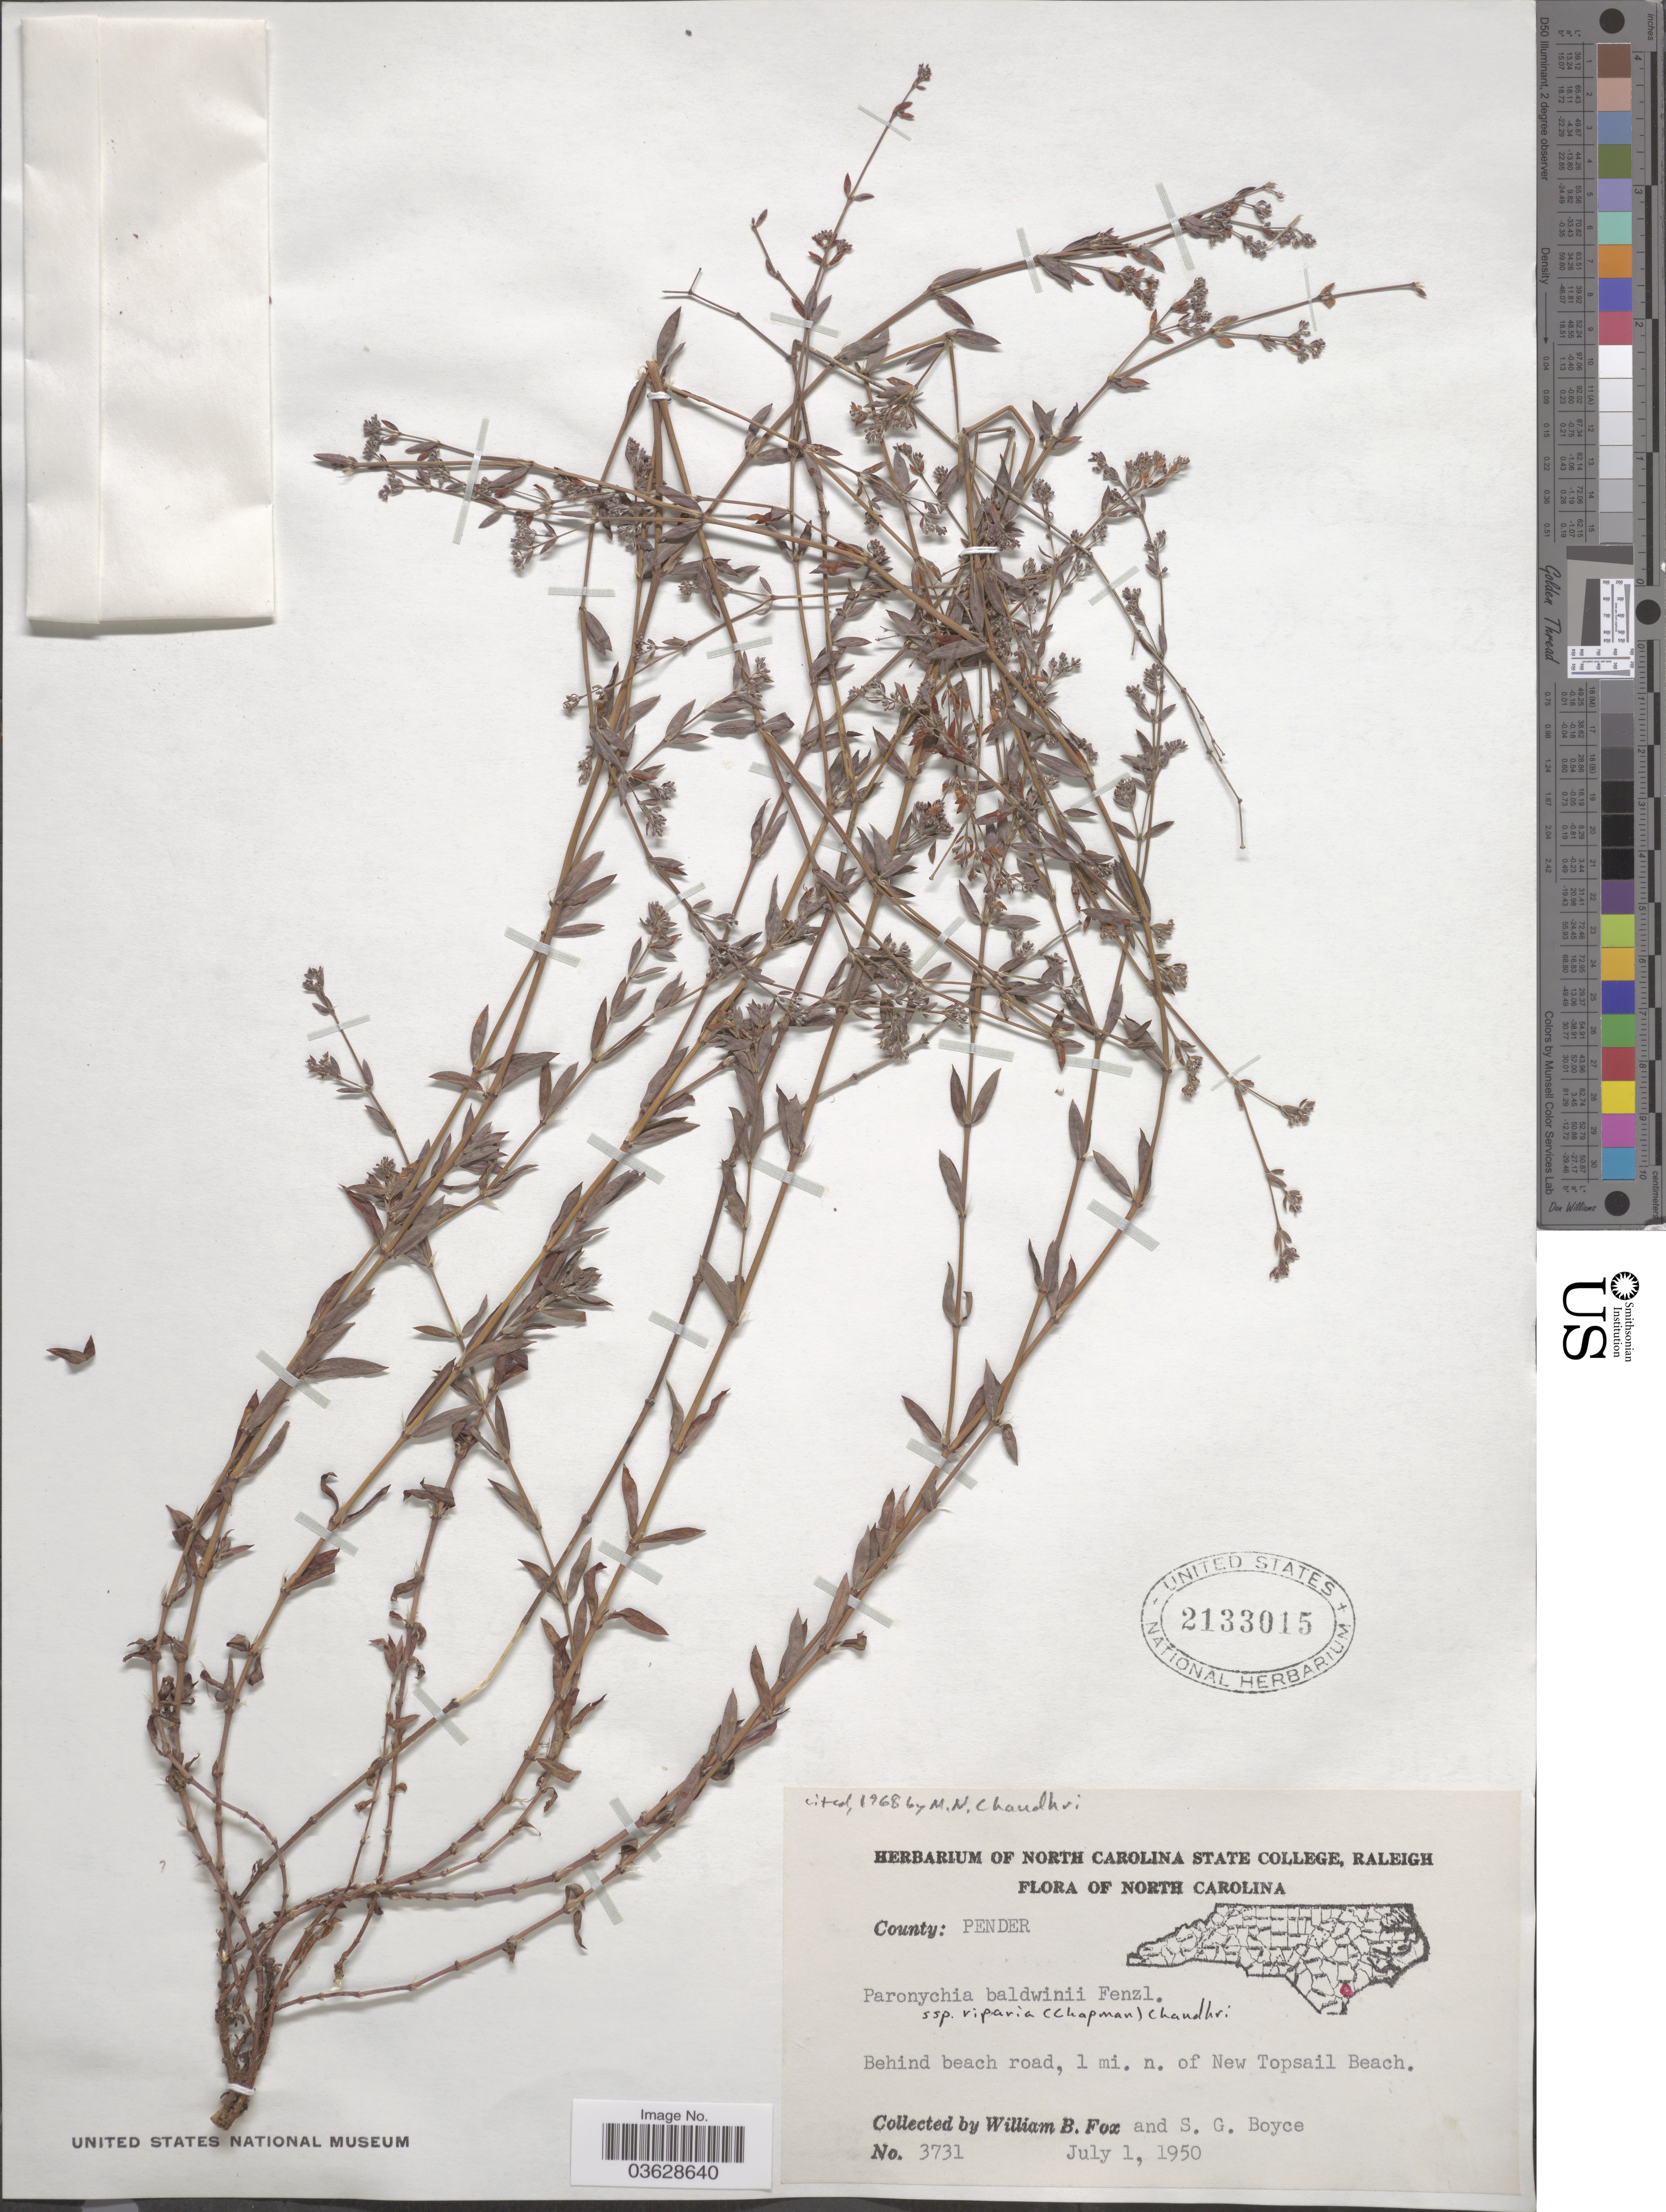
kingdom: Plantae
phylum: Tracheophyta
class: Magnoliopsida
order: Caryophyllales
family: Caryophyllaceae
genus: Paronychia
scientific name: Paronychia baldwinii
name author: (A. Gray & Torr.) Fenzl ex Walp.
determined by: Strong, Mark T., (BOT), Smithsonian Institution - National Museum of Natural History (UNITED STATES)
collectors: W. B. Fox & S. Boyce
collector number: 3731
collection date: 1950-07-01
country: United States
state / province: North Carolina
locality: Behind beach road, 1 mi. n. of New Topsail Beach.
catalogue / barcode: US 2133015